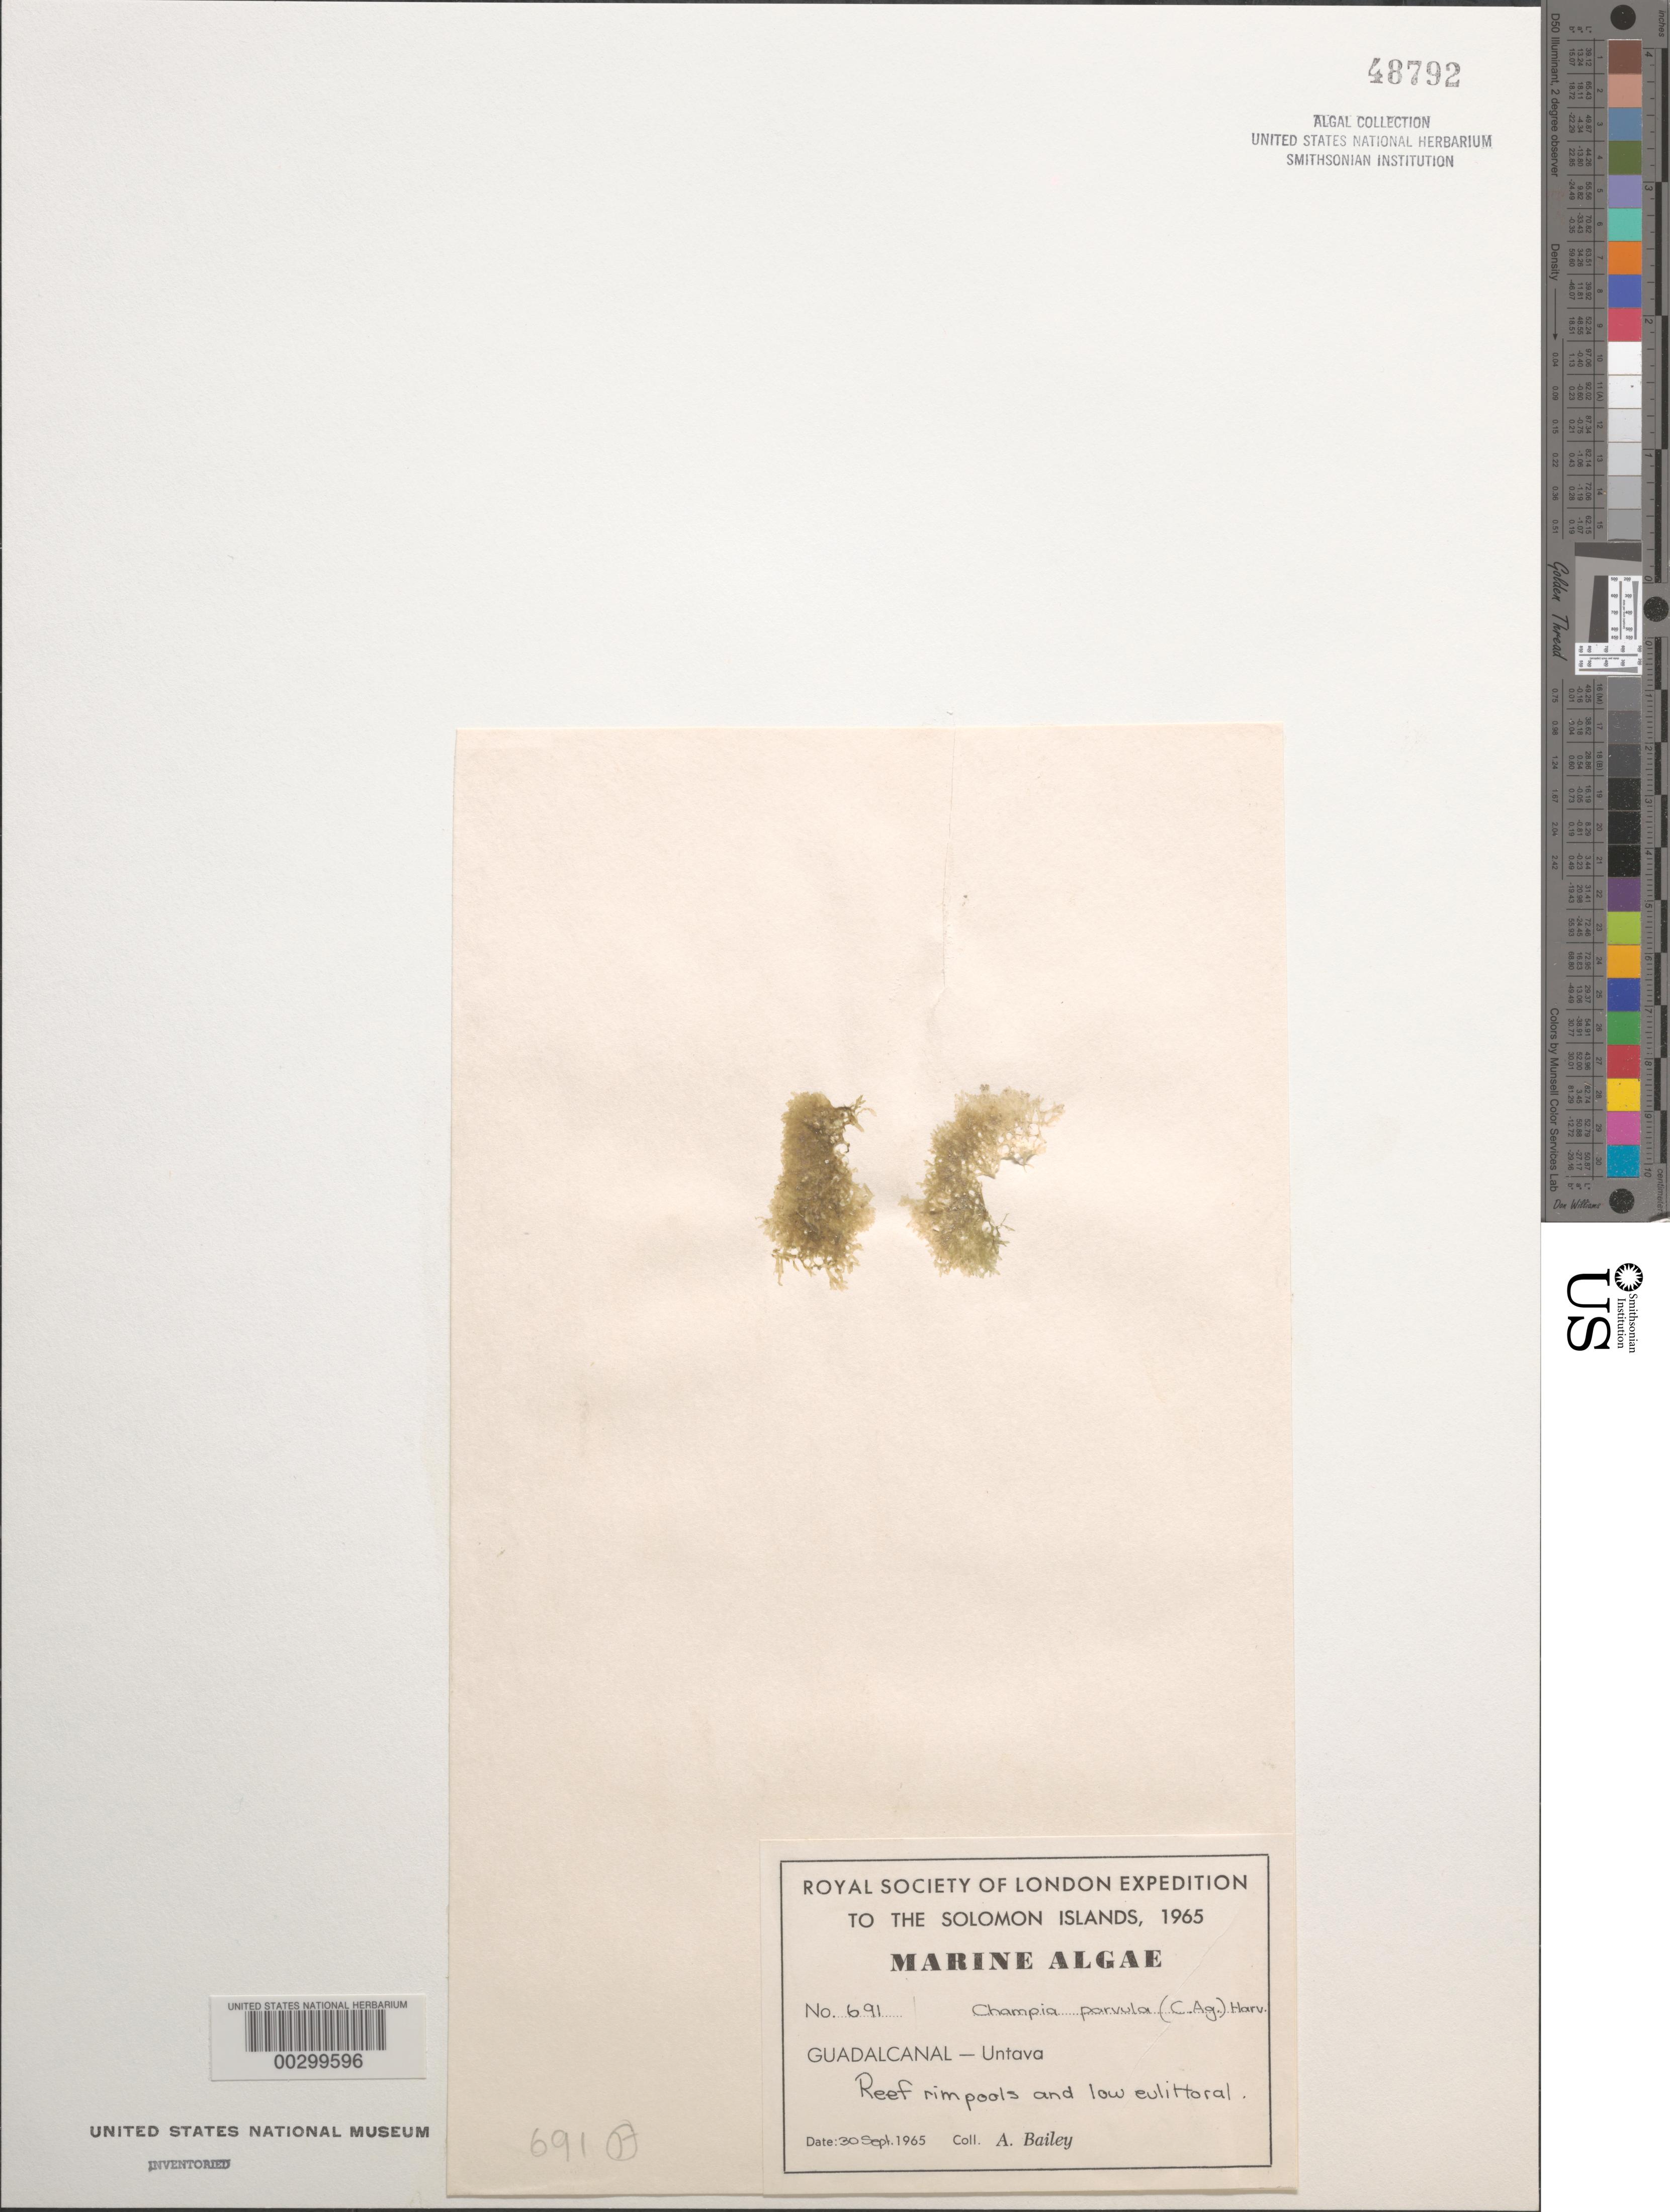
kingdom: Plantae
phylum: Rhodophyta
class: Florideophyceae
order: Rhodymeniales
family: Champiaceae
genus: Champia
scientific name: Champia parvula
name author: (C. Agardh) Harv.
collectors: A. Bailey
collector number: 691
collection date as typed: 30 Sep 1965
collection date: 1965-09-30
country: Solomon Islands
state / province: Guadalcanal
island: Guadalcanal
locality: Untava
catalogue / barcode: US 48792